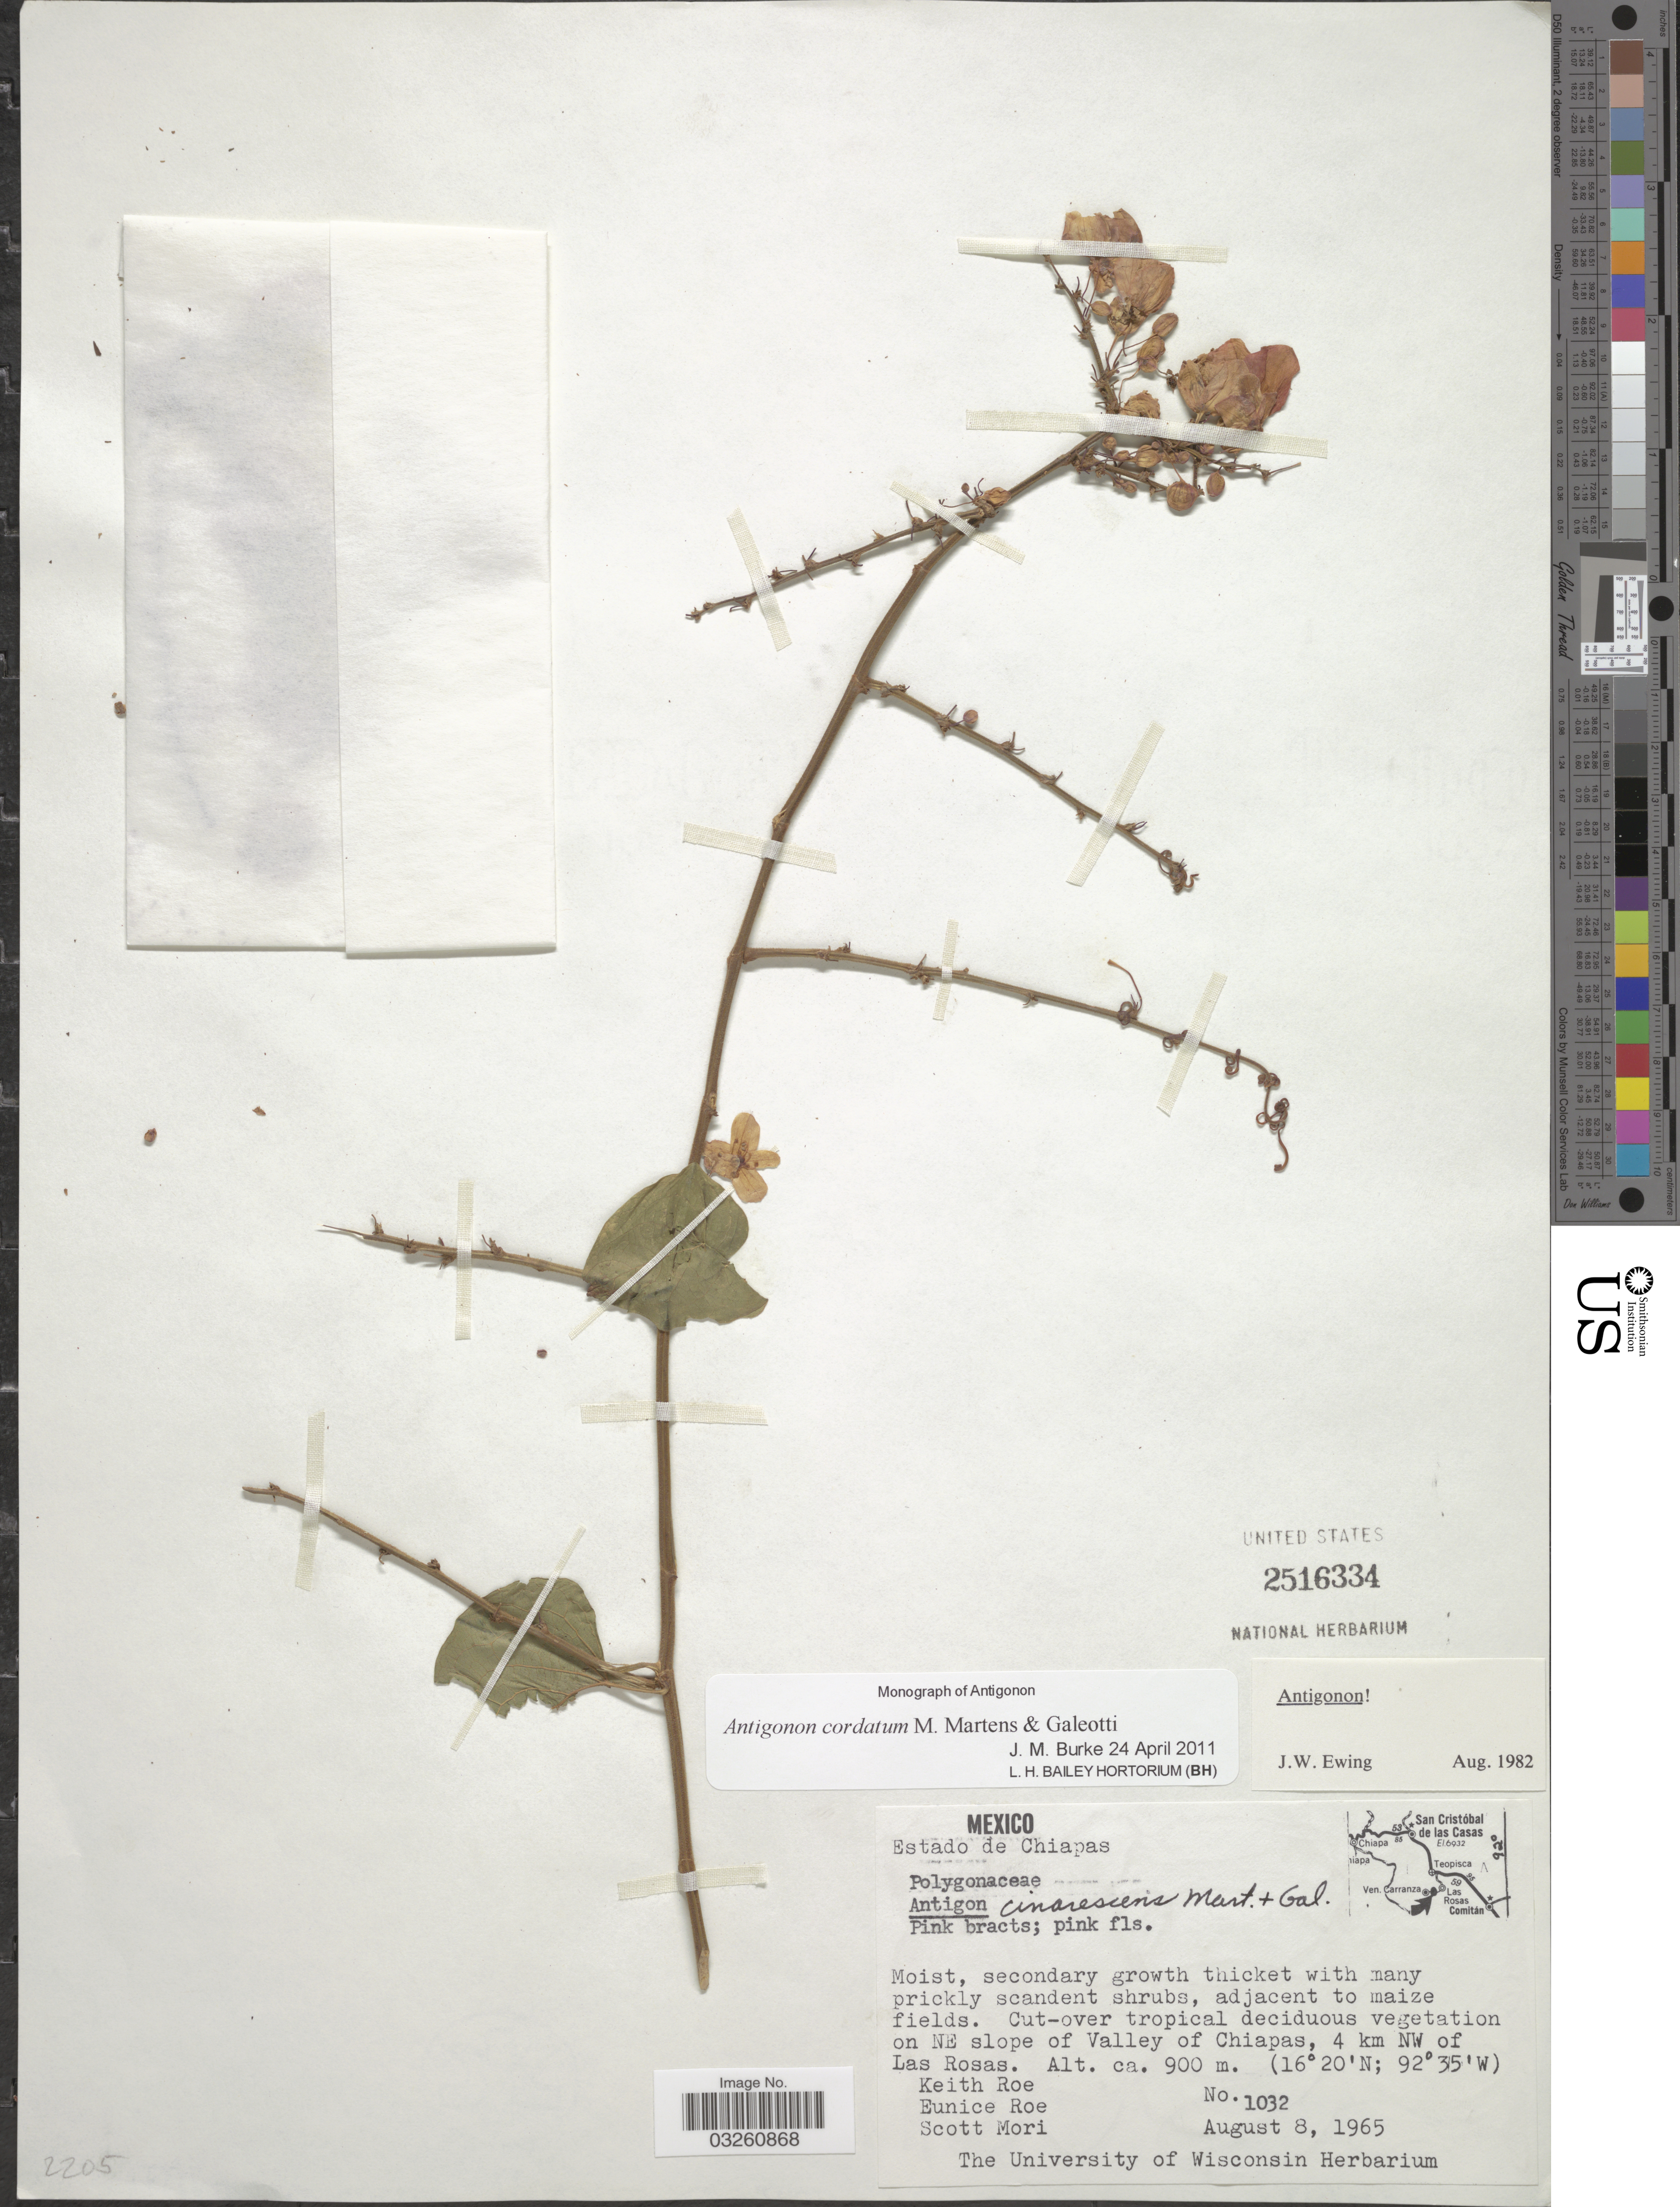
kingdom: Plantae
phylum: Tracheophyta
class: Magnoliopsida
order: Caryophyllales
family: Polygonaceae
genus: Antigonon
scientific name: Antigonon cordatum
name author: M. Martens & Galeotti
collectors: K. E. Roe, E. Roe & S. Mori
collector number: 1032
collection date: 1965-08-08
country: Mexico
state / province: Chiapas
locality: On NE slope of Valley of Chiapas, 4 km NW of Las Rosas.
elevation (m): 900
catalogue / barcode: US 2516334